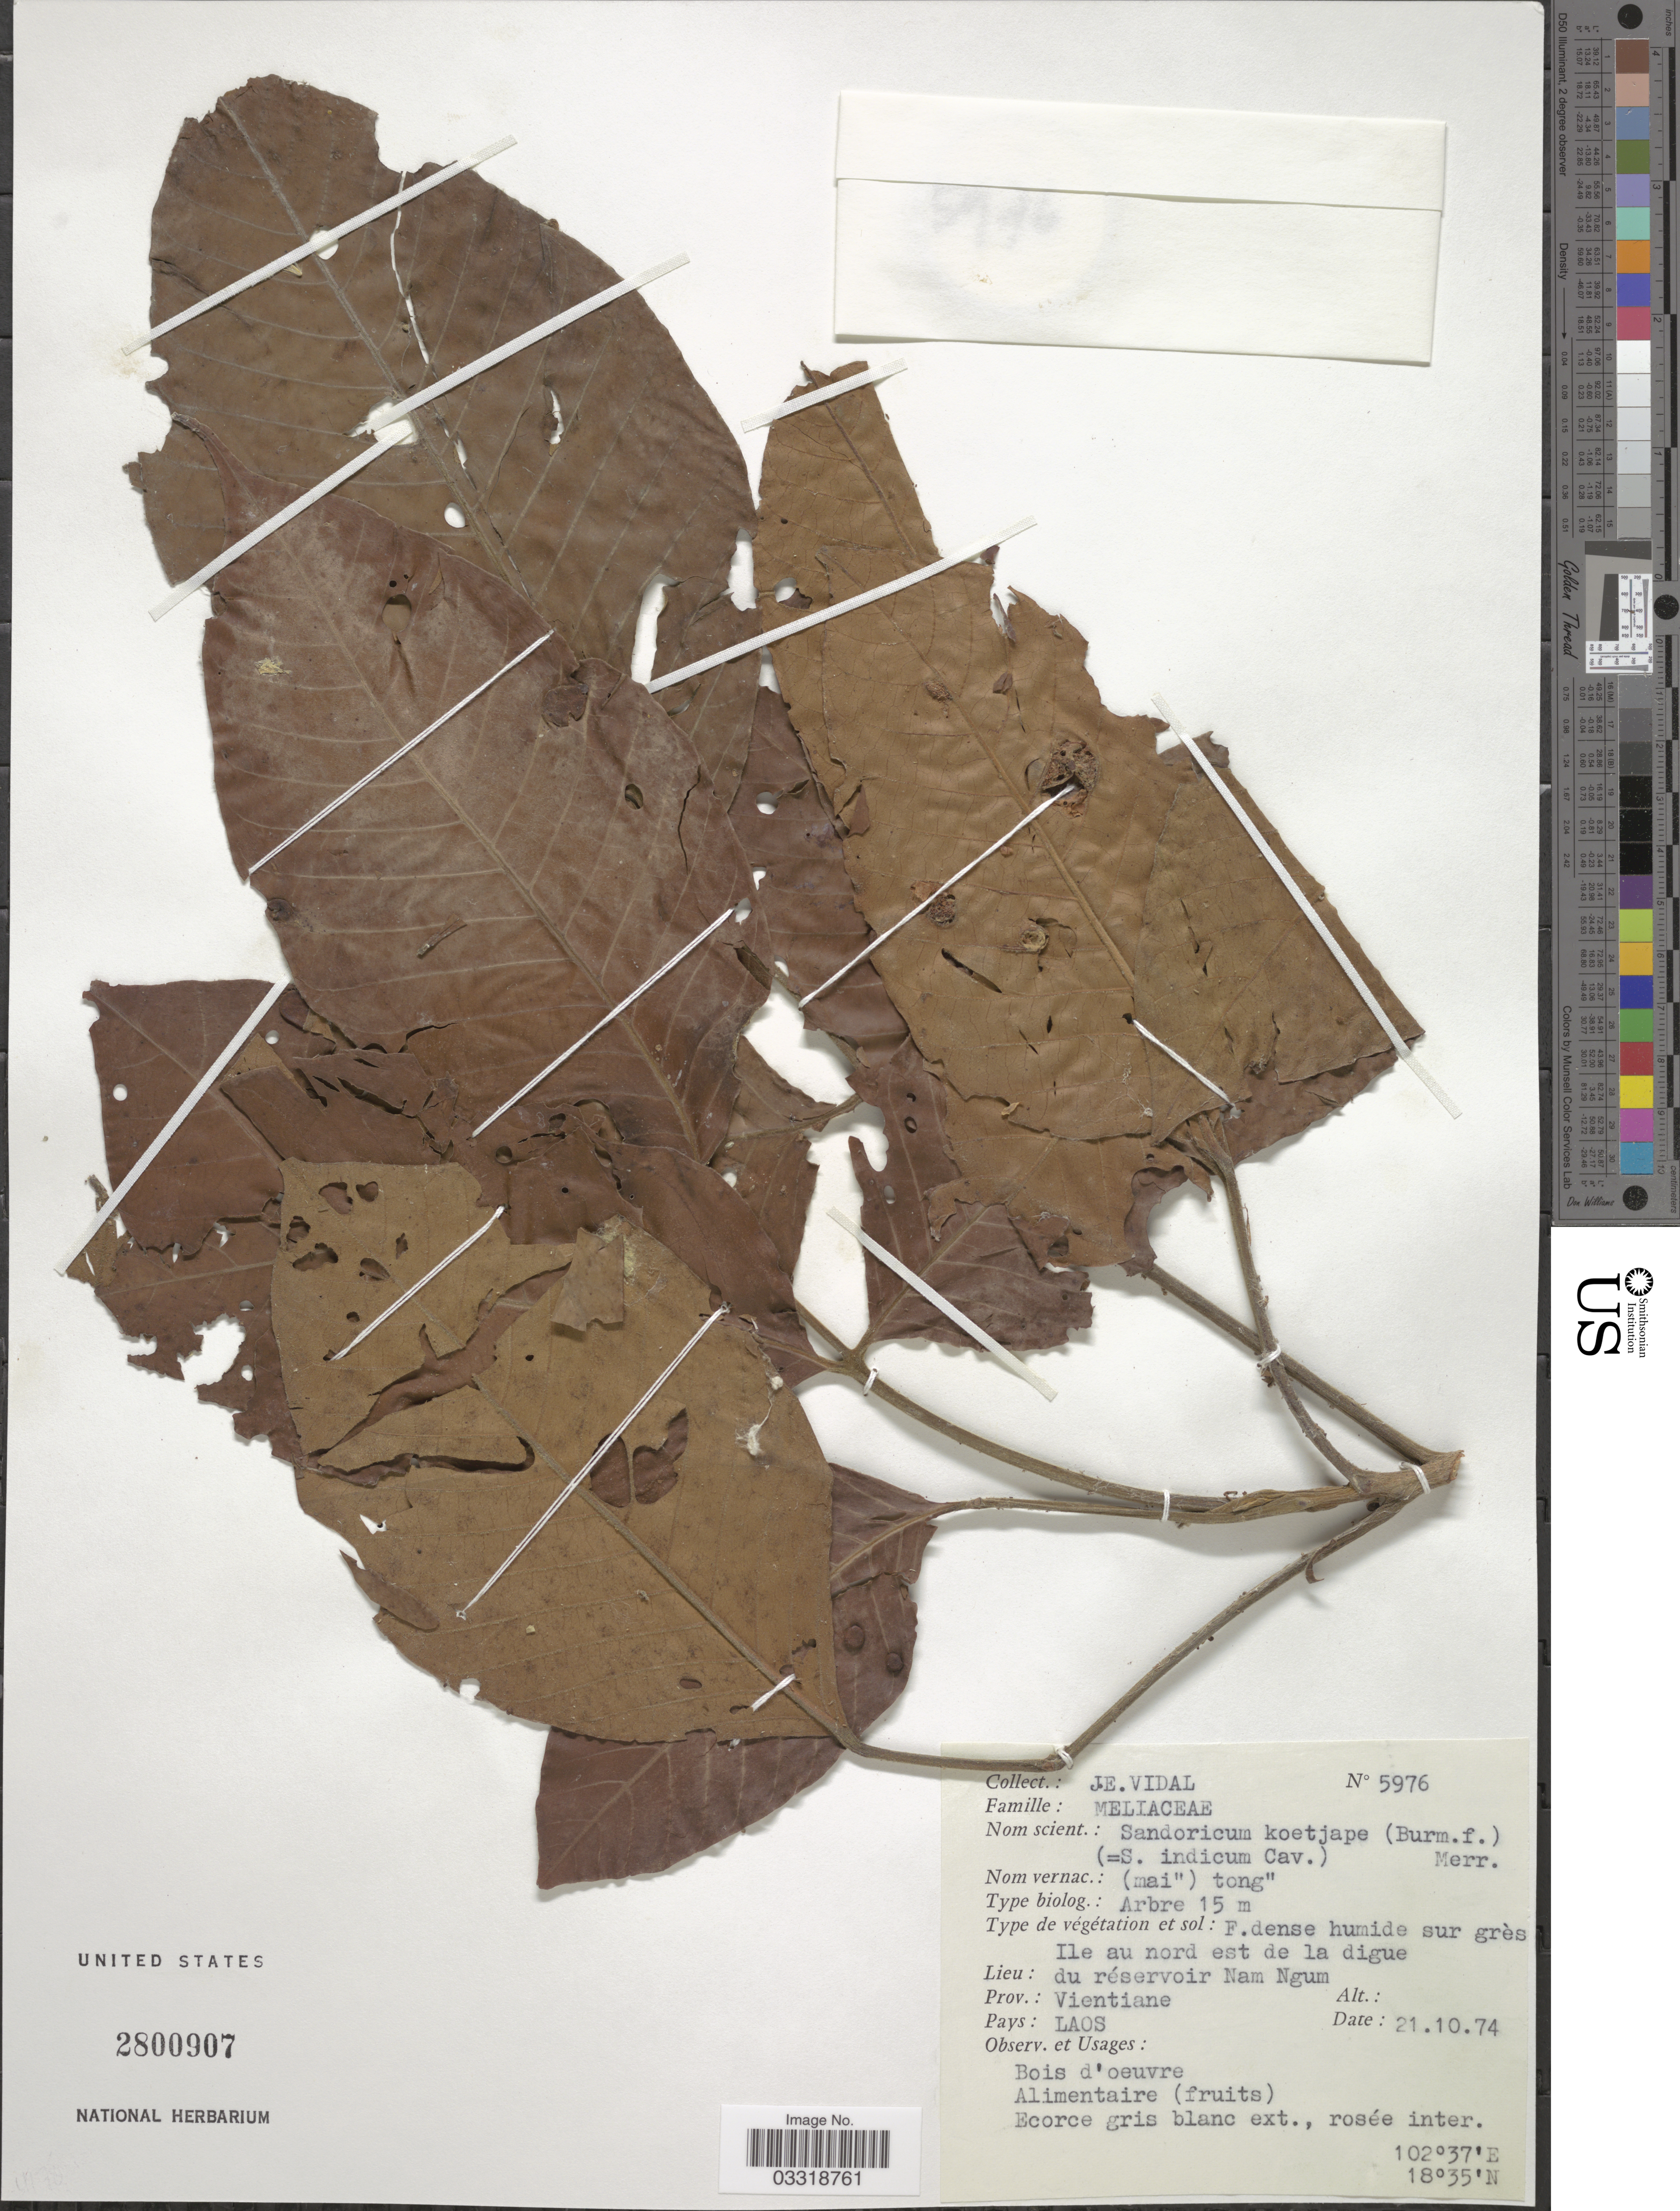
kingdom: Plantae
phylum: Tracheophyta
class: Magnoliopsida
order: Sapindales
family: Meliaceae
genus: Sandoricum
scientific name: Sandoricum koetjape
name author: (Burm. f.) Merr.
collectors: J. E. Vidal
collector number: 5976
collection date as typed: Transcribed d/m/y: 21/10/74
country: Laos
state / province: Viangchan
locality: Lieu: du réservoir Nam Ngum. Prov.: Vientiane. Pays: Laos.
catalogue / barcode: US 2800907